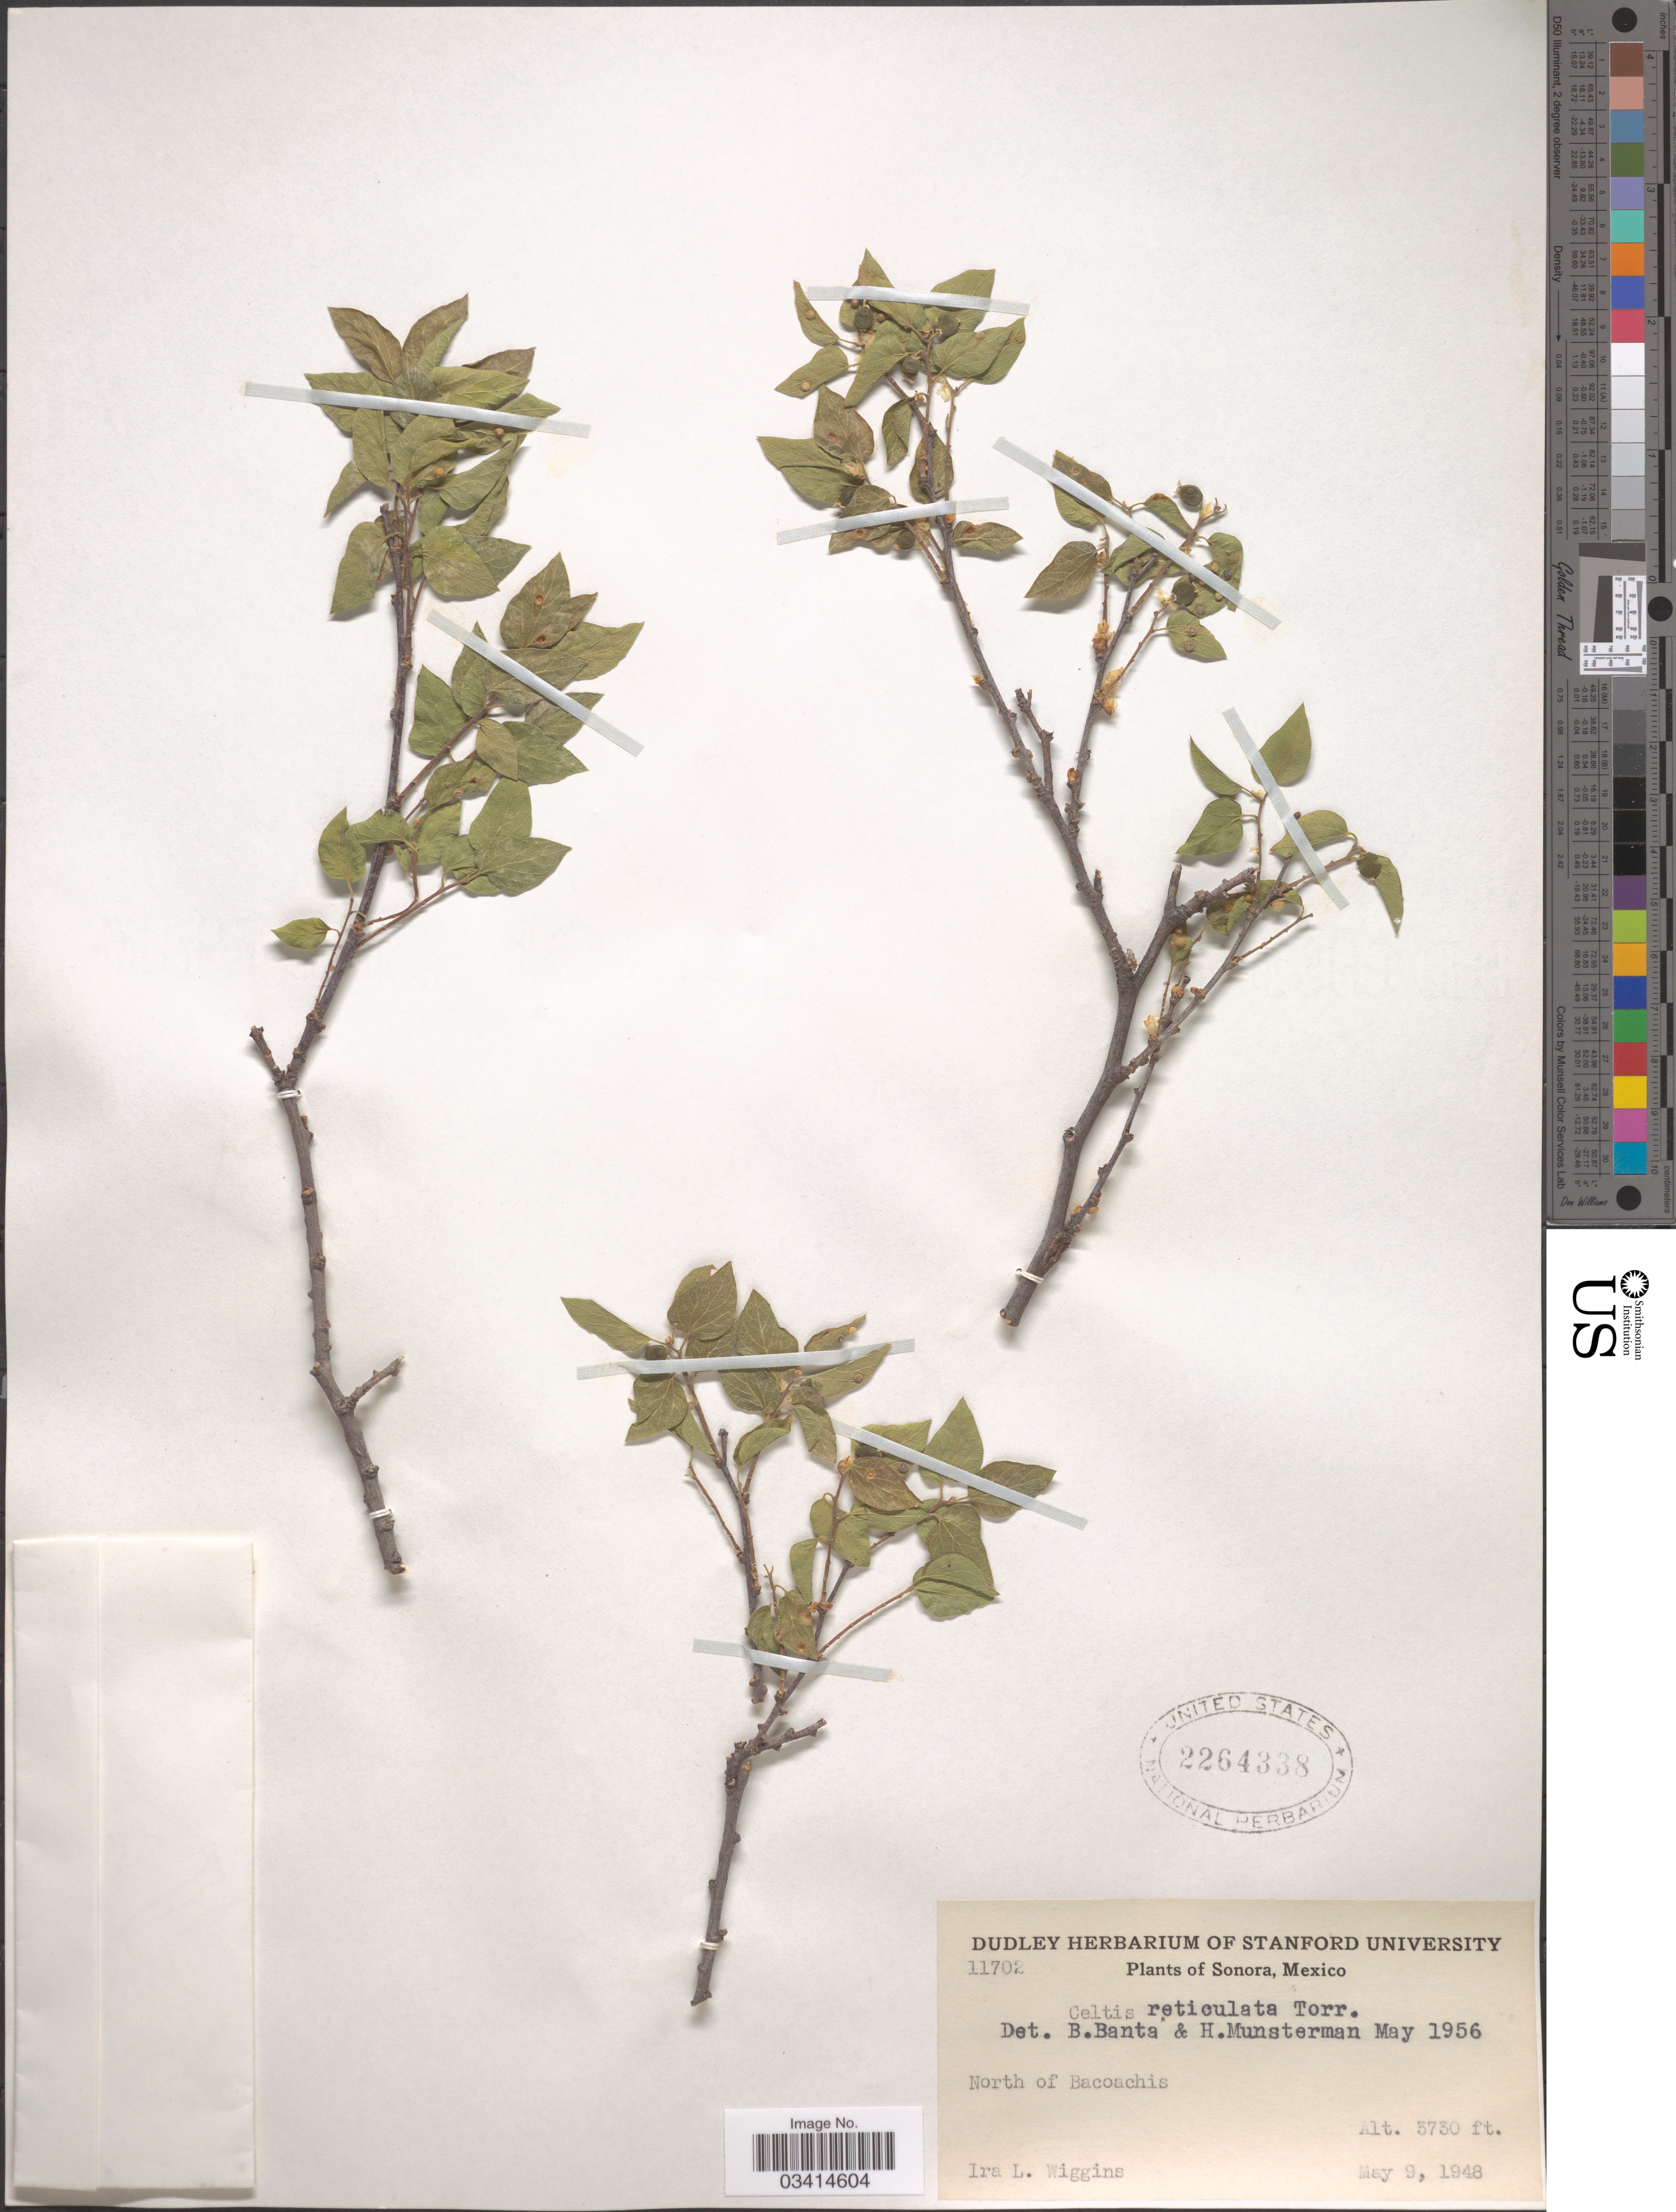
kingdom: Plantae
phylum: Tracheophyta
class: Magnoliopsida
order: Rosales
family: Cannabaceae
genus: Celtis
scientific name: Celtis reticulata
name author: Torr.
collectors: I. L. Wiggins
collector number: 11702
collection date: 1948-05-09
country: Mexico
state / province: Sonora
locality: North of Bacoachis.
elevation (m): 1137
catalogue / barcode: US 2264338